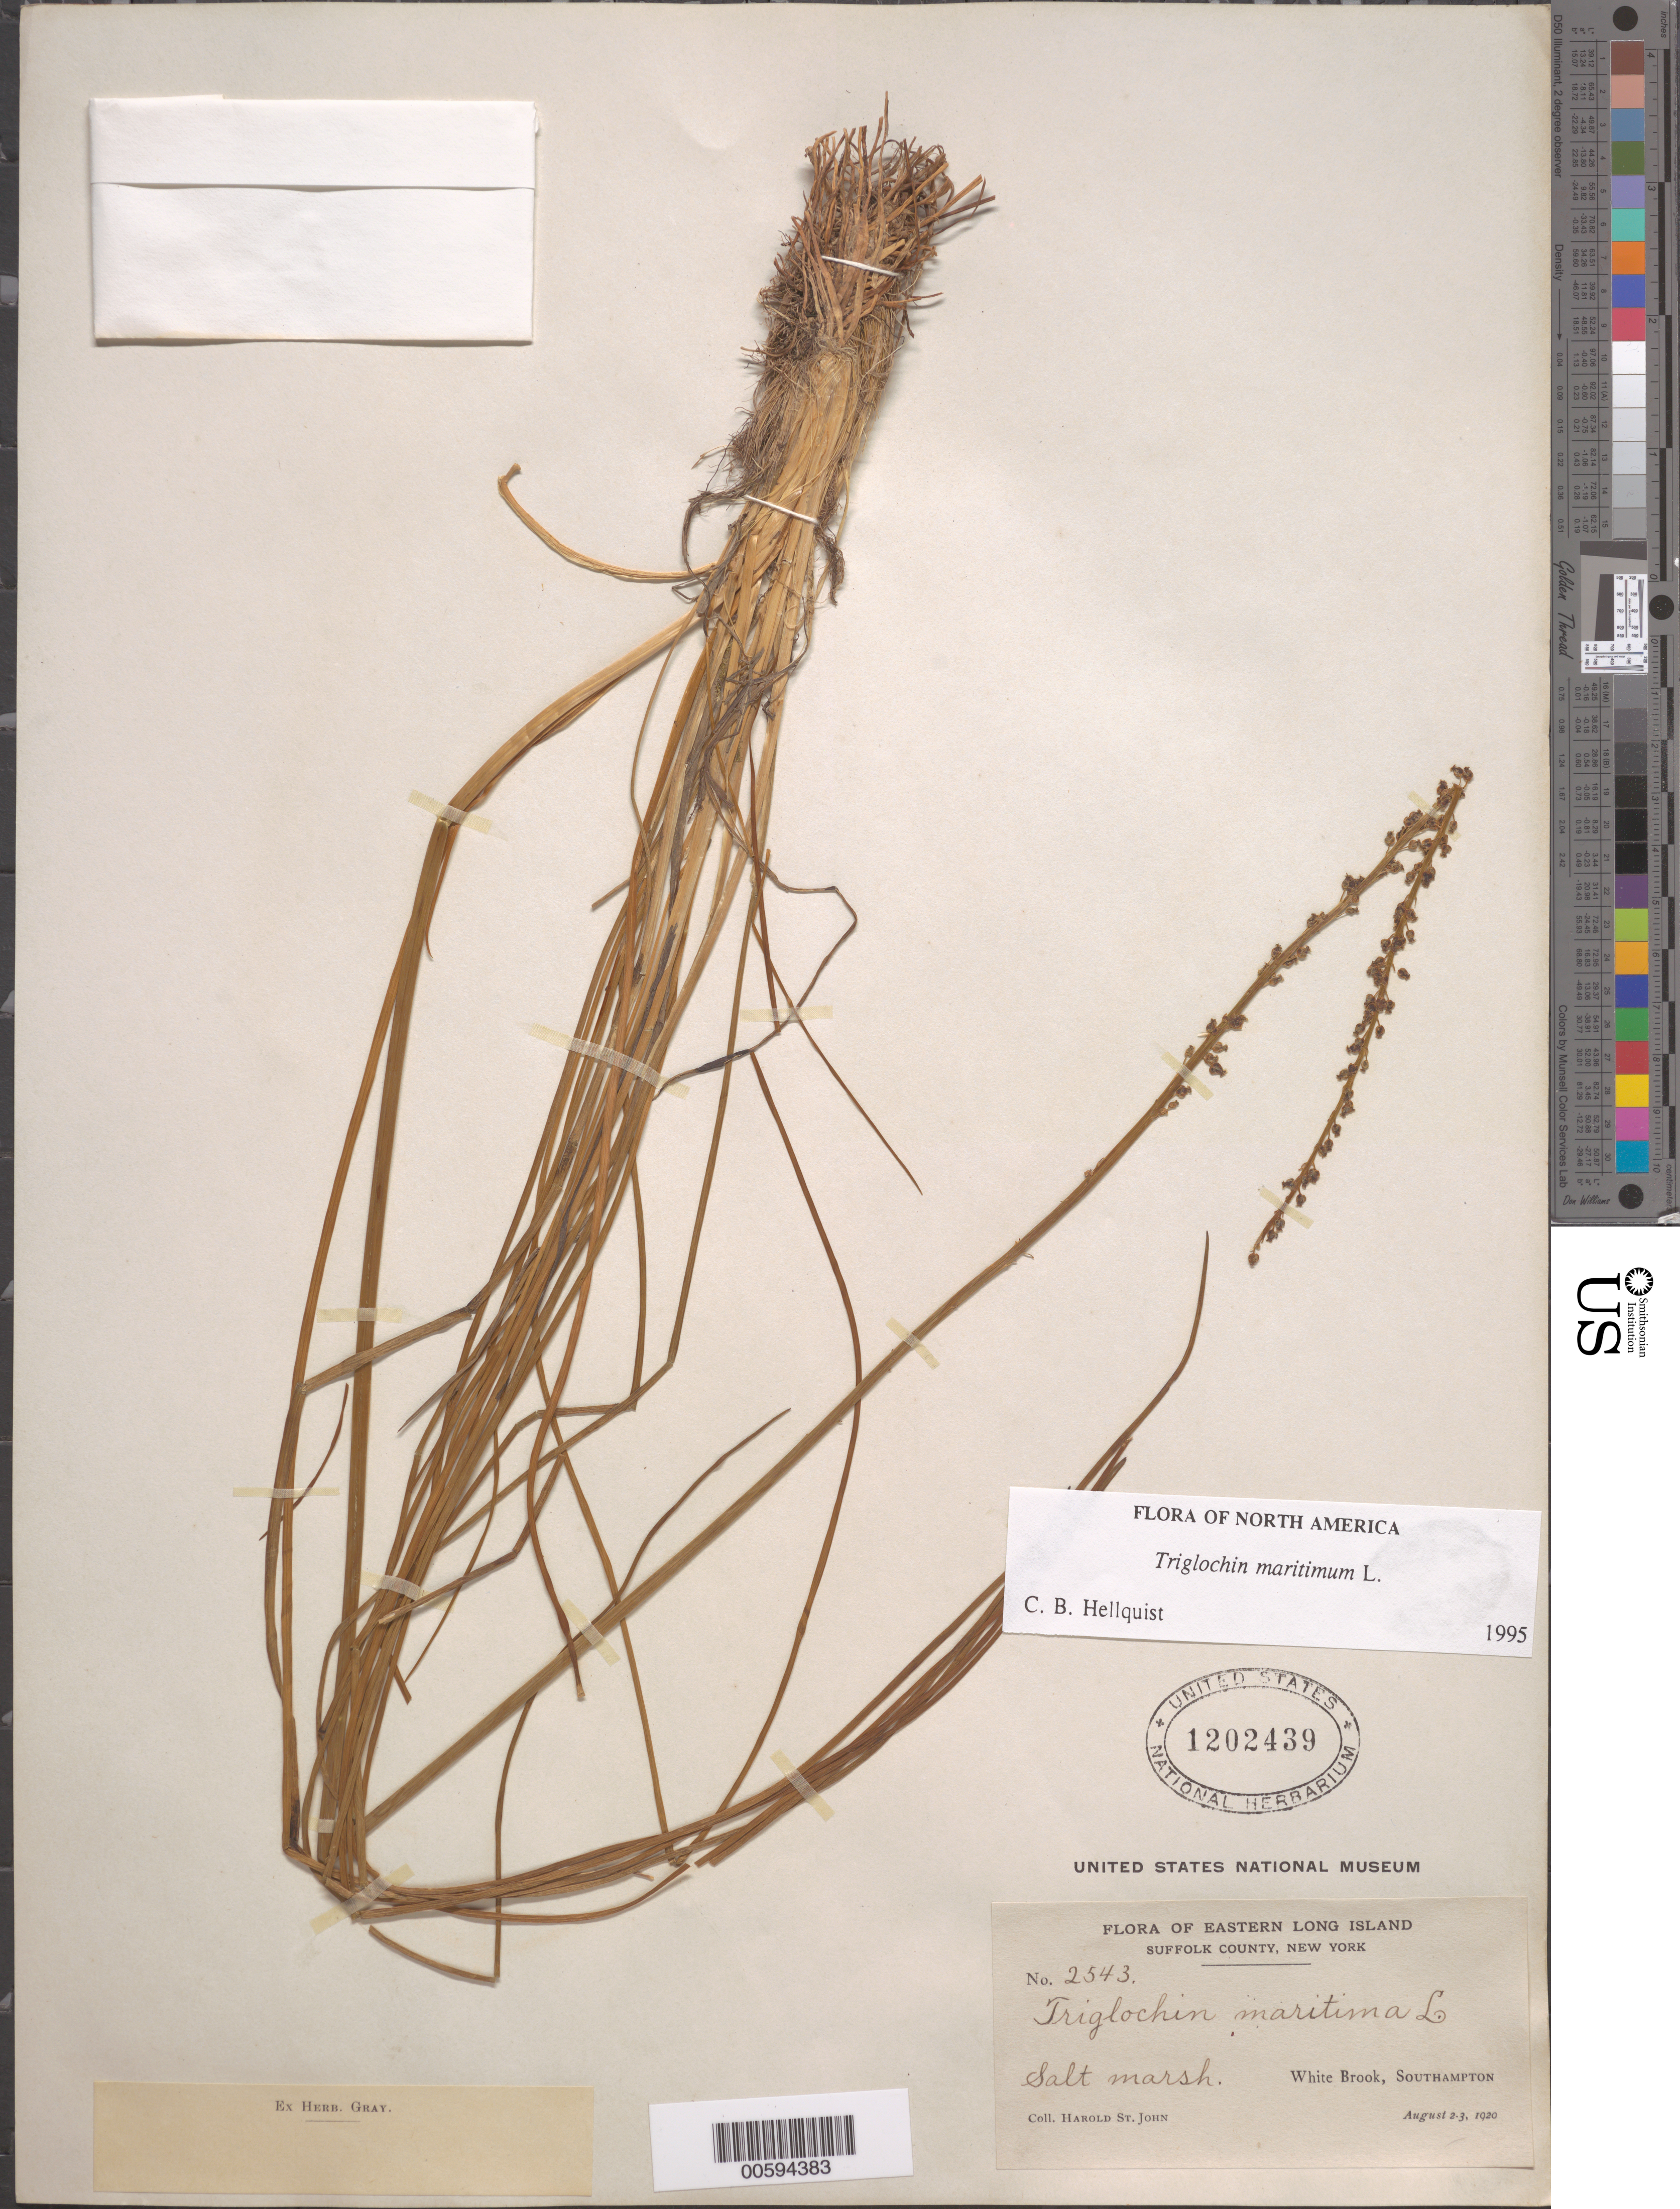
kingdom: Plantae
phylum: Tracheophyta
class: Liliopsida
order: Alismatales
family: Juncaginaceae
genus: Triglochin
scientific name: Triglochin maritima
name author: L.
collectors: H. St. John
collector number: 2543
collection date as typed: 02 Aug 1920 to 03 Aug 1920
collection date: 1920-08-02/1920-08-03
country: United States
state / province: New York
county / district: Suffolk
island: Long Island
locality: White Brook, Southampton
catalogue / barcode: US 1202439